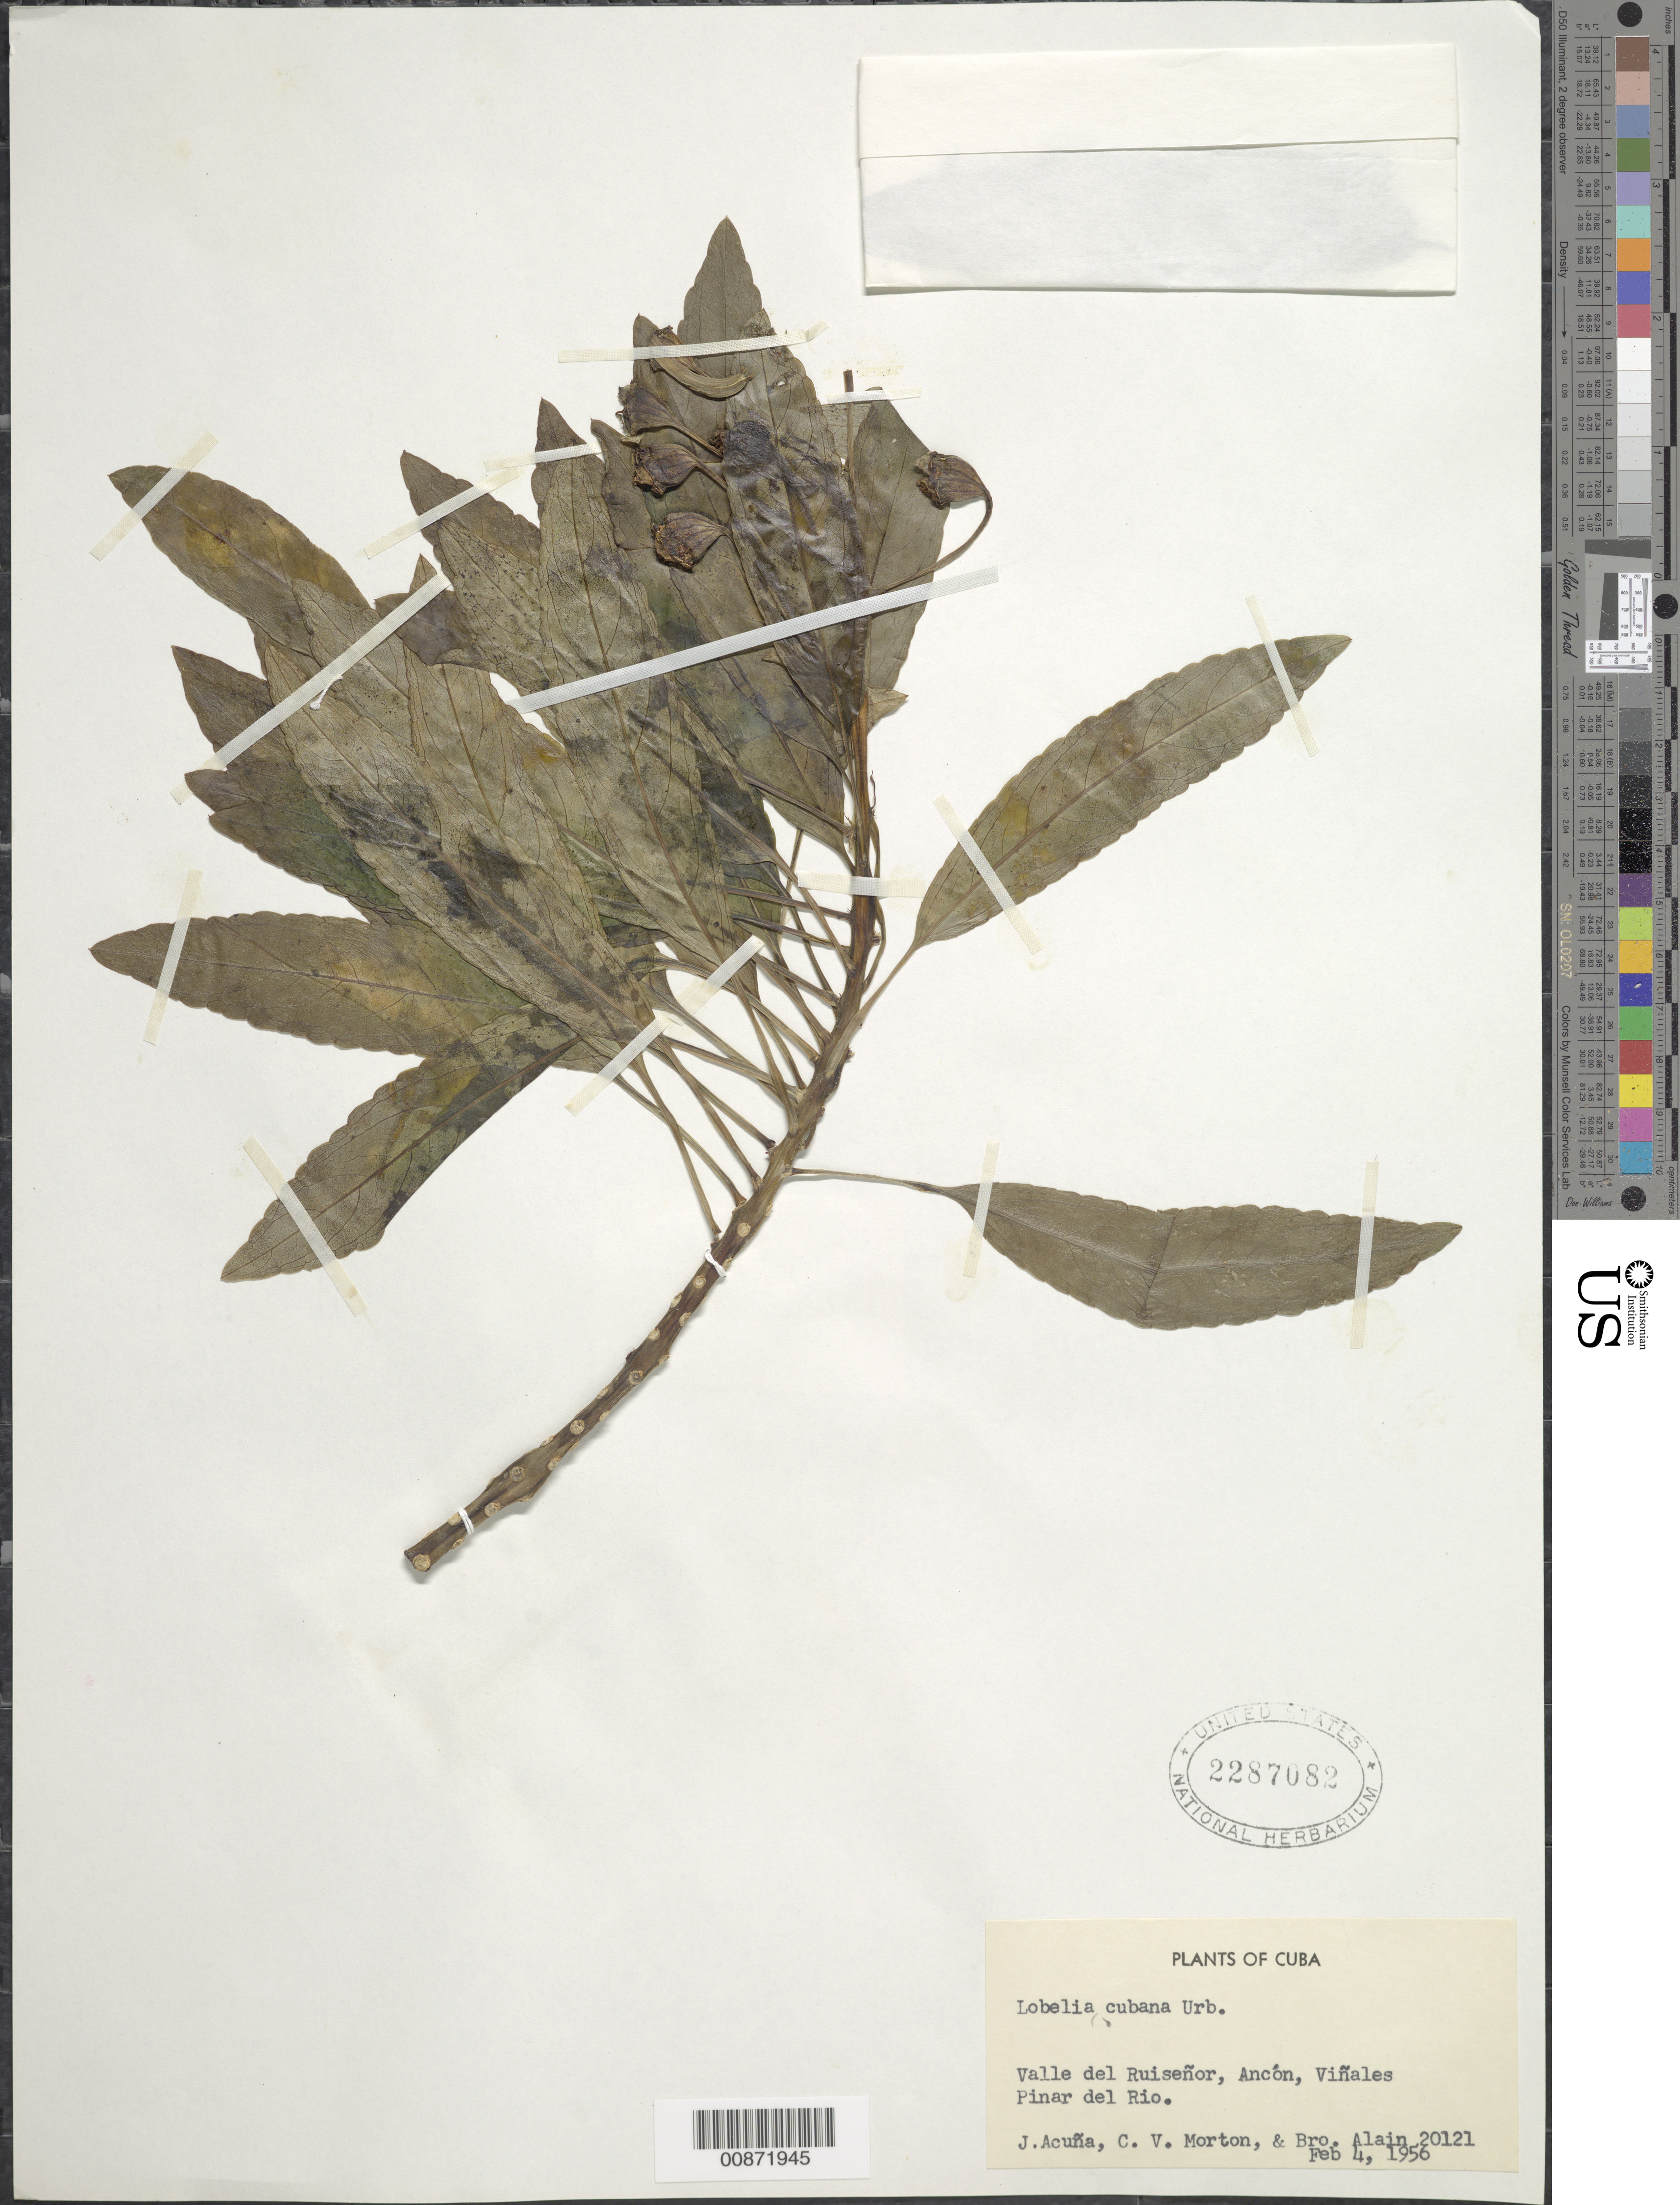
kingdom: Plantae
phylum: Tracheophyta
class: Magnoliopsida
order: Asterales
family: Campanulaceae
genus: Lobelia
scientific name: Lobelia cubana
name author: Urb.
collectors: J. Acuña, C. V. Morton & A. H. Liogier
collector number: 20121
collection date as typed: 04 Feb 1956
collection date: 1956-02-04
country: Cuba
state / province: Pinar del Río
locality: Valle del Ruiseñor, Ancón, Viñales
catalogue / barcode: US 2287082